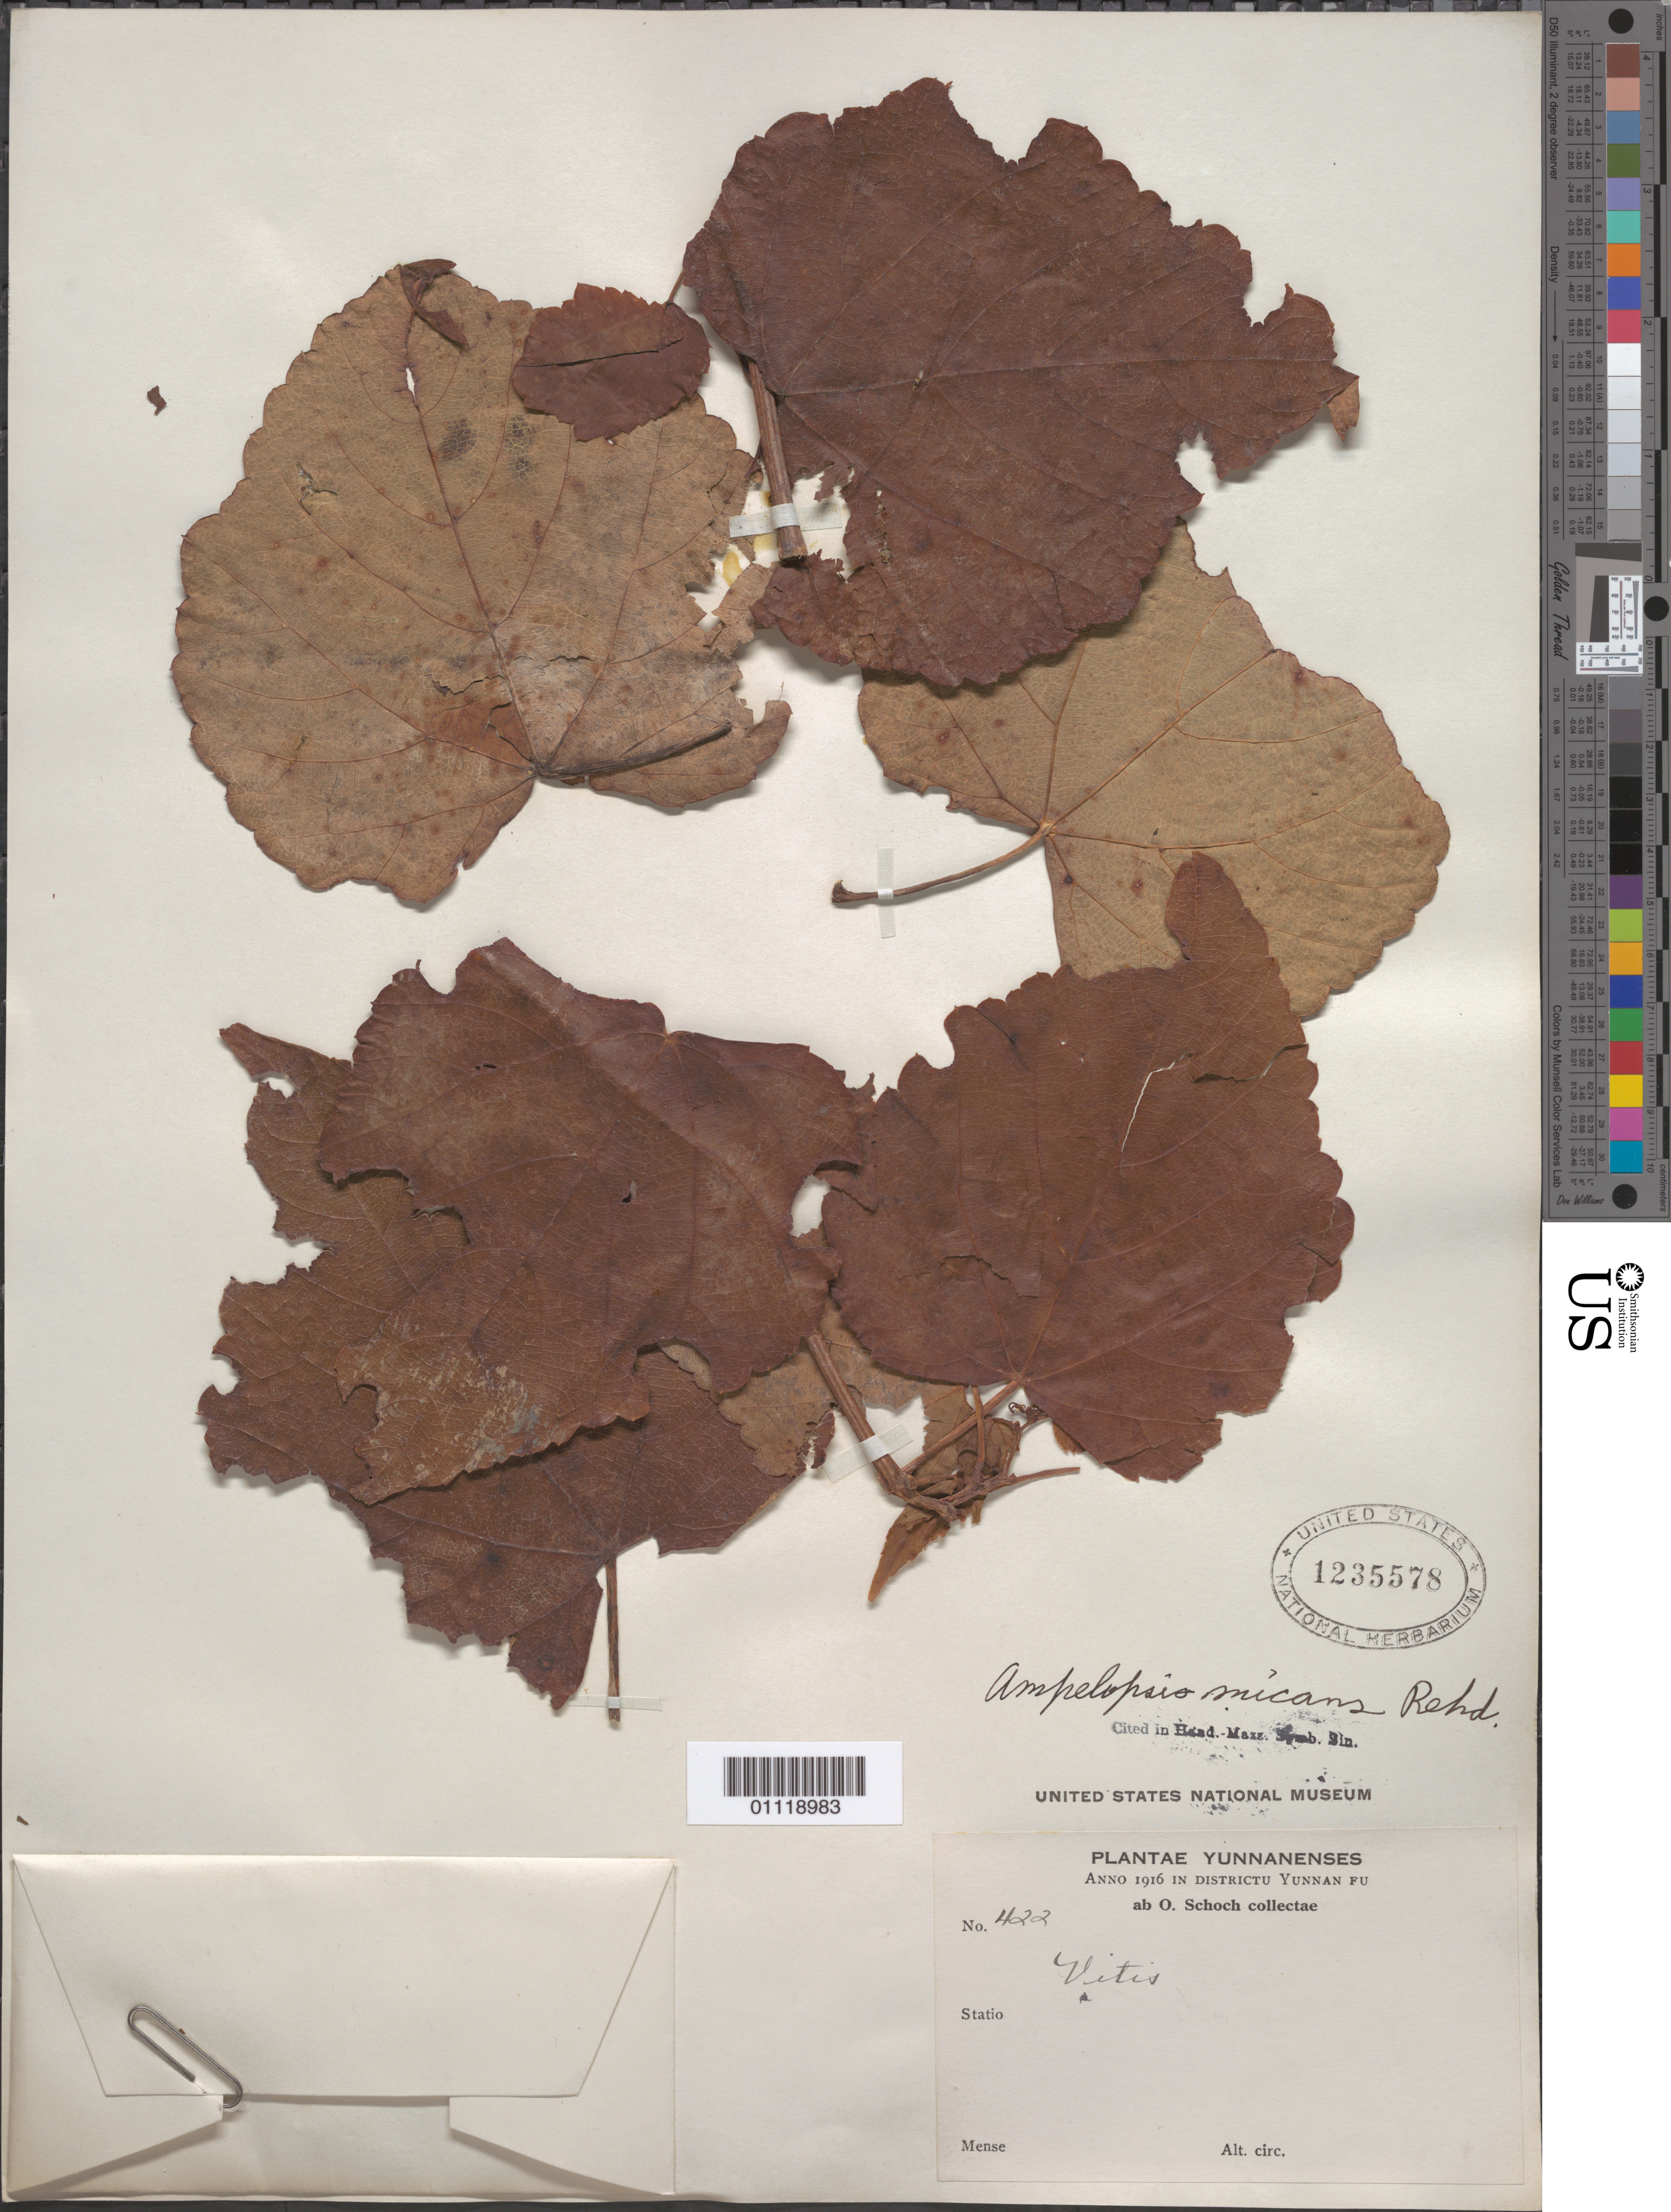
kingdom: Plantae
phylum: Tracheophyta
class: Magnoliopsida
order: Vitales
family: Vitaceae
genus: Ampelopsis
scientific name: Ampelopsis bodinieri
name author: (H. Lév. & Vaniot) Rehder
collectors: O. Schoch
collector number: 422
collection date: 1916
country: China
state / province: Yunnan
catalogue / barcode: US 1235578